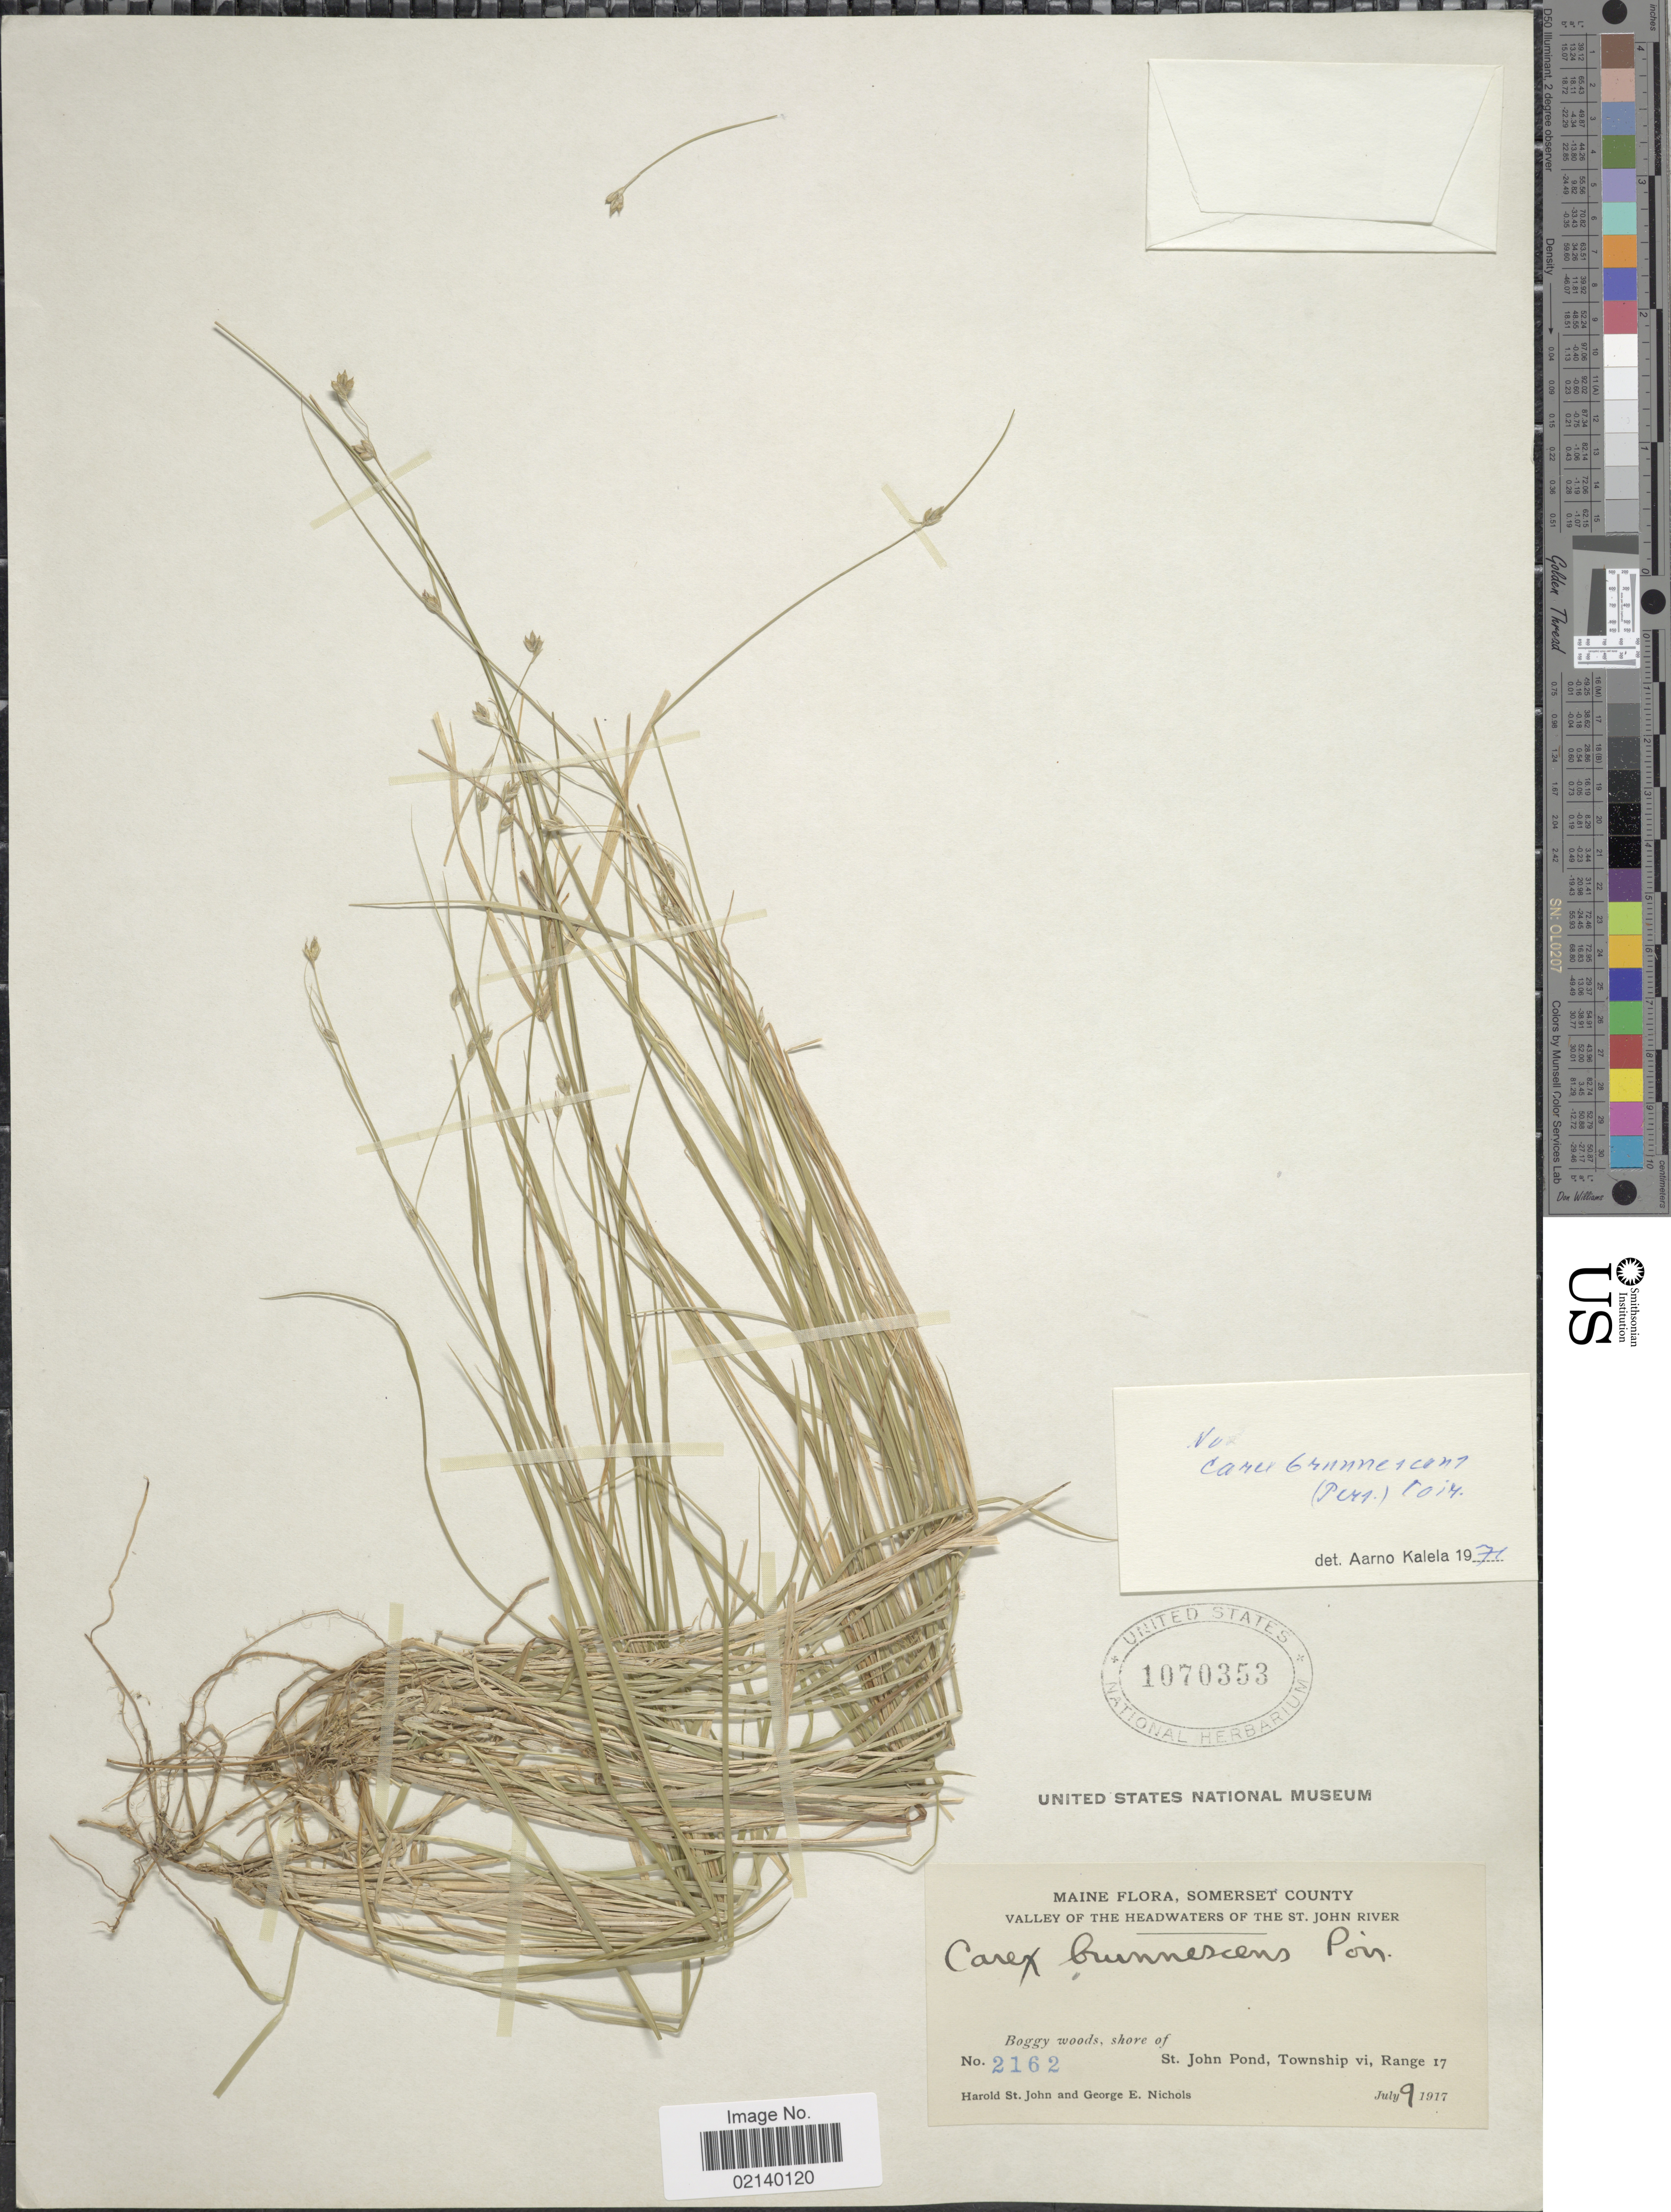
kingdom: Plantae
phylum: Tracheophyta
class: Liliopsida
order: Poales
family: Cyperaceae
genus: Carex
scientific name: Carex trisperma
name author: Dewey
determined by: Mackenzie, K. K.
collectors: H. St. John & G. E. Nichols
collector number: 2162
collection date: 1917-07-09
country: United States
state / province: Maine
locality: Somerset County, valley of the Headwaters of the St. John River, boggy woods, shore of St. Pond Pond, Township vi, Range 17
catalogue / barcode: US 1070353